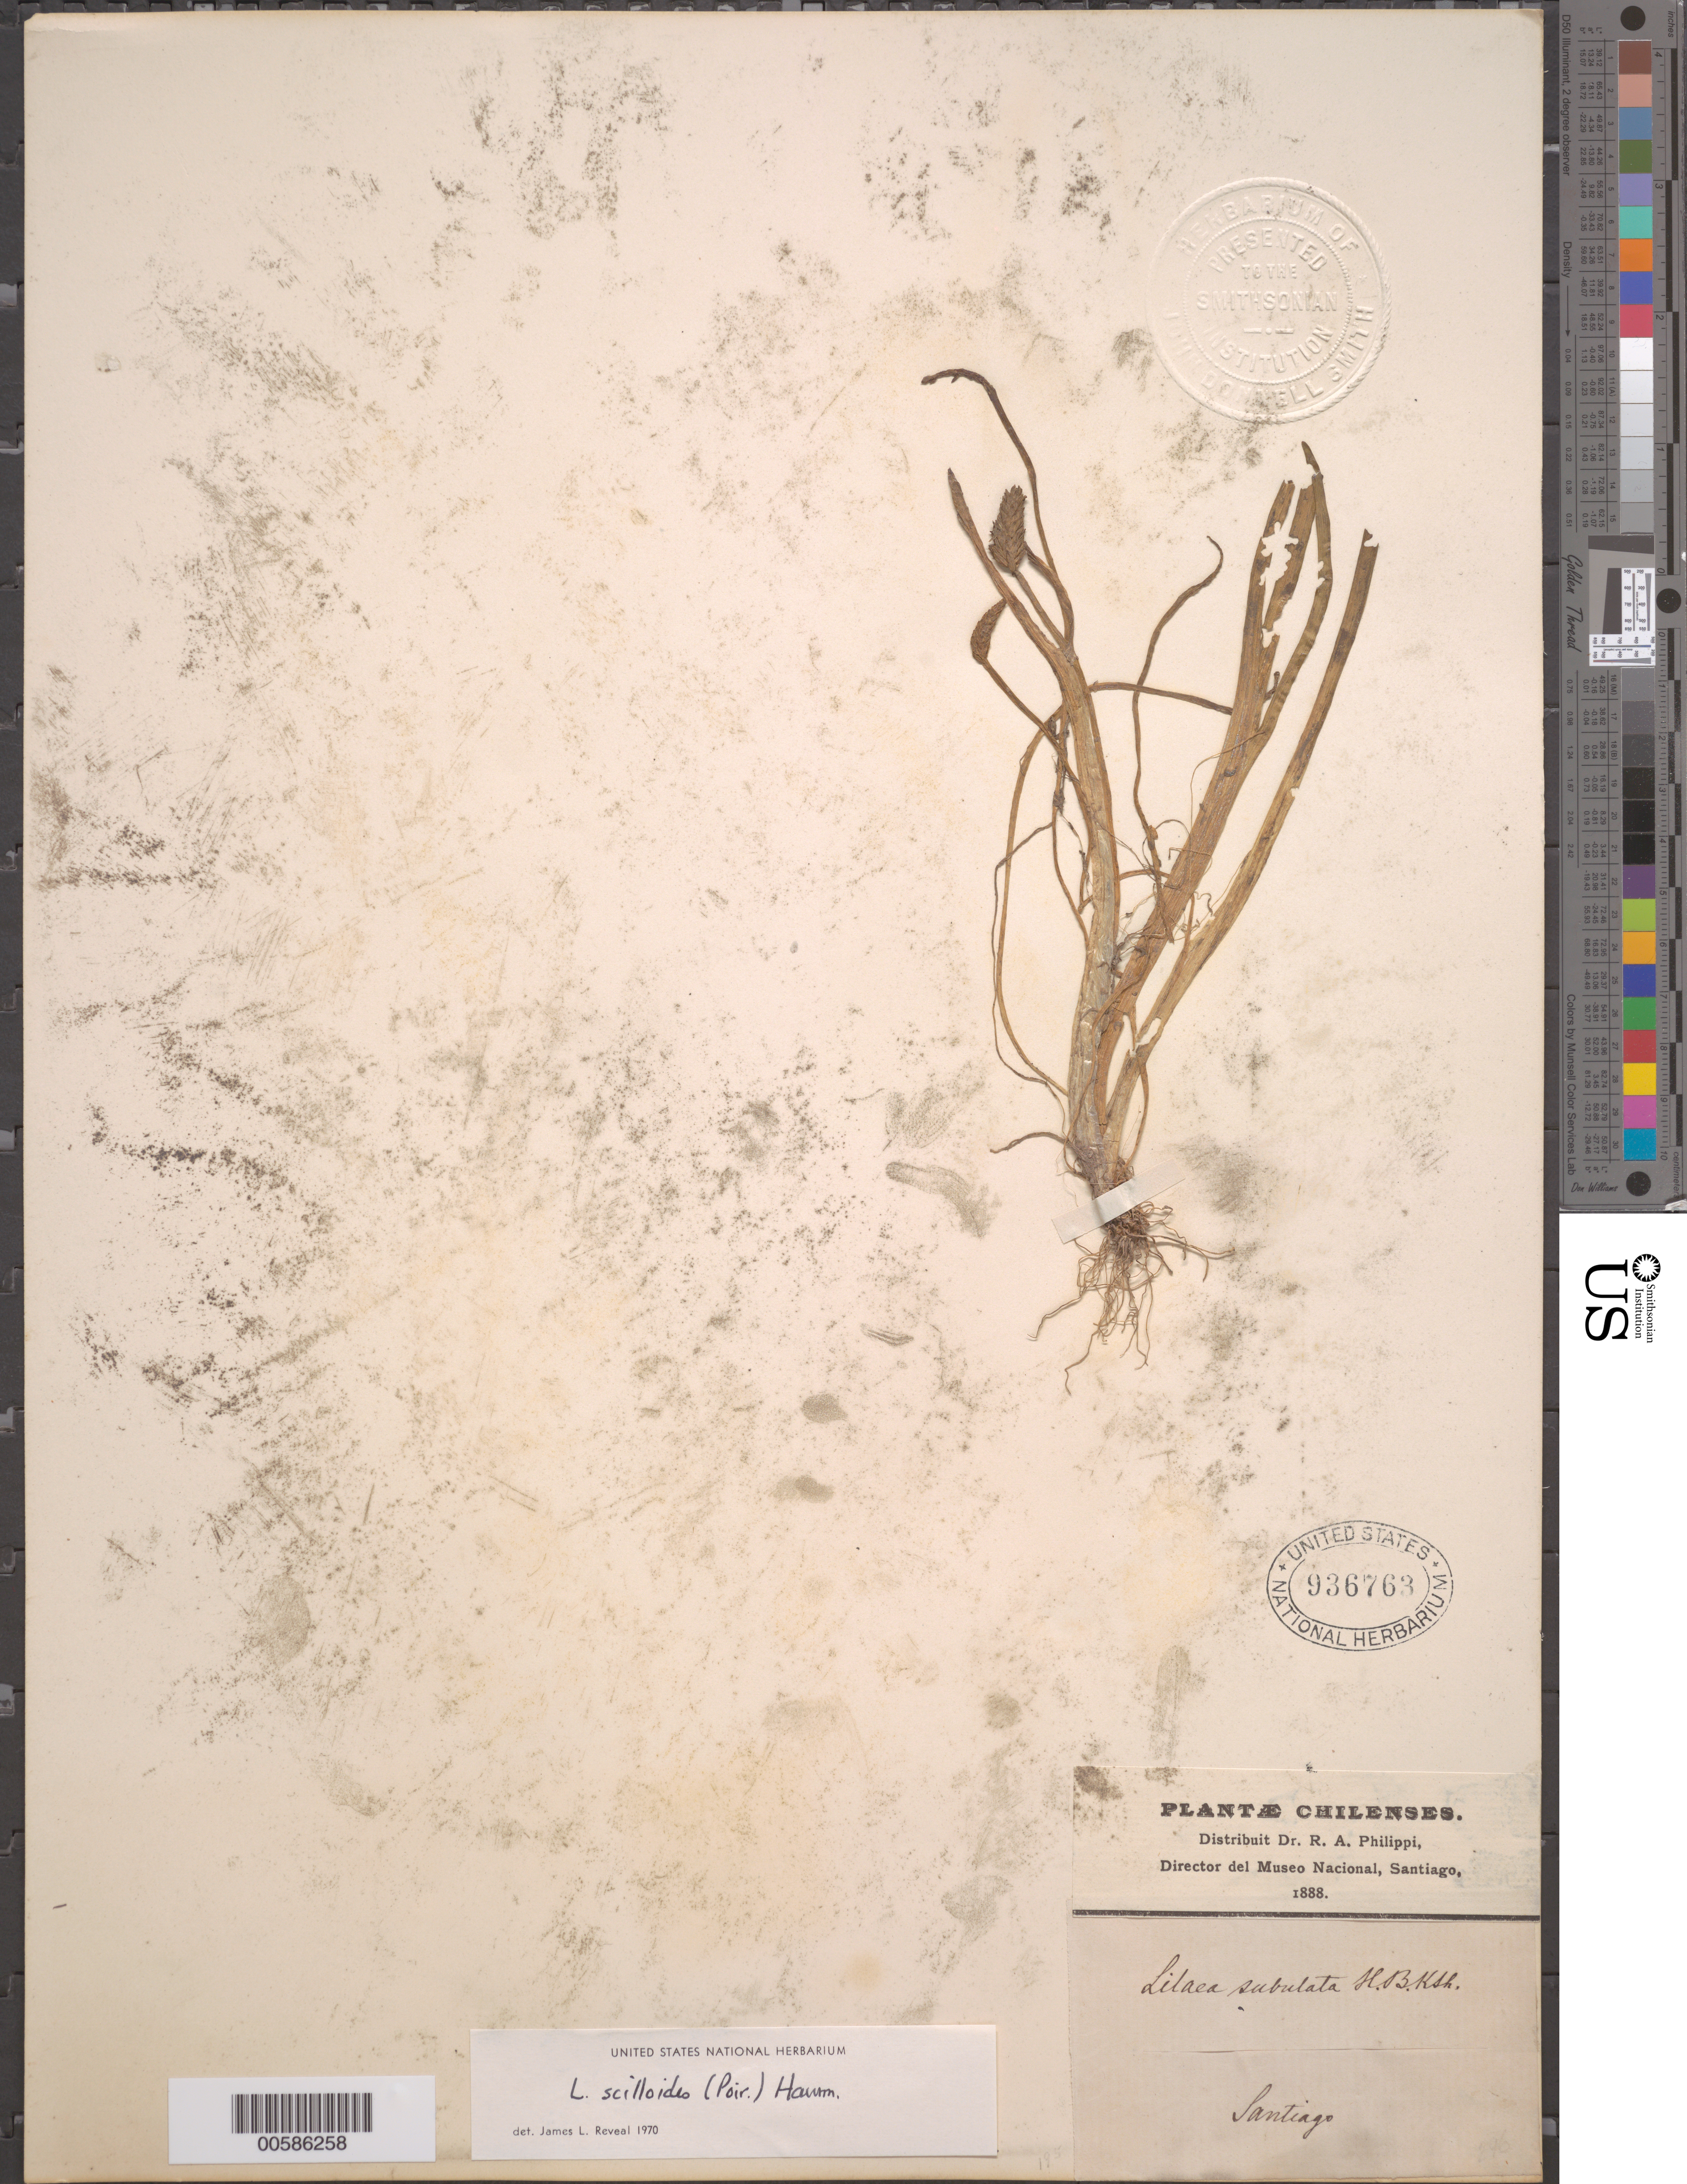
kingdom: Plantae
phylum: Tracheophyta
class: Liliopsida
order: Alismatales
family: Juncaginaceae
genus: Triglochin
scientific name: Triglochin scilloides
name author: (Poir.) Mering & Kadereit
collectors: R. A. Philippi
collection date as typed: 1888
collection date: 1888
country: Chile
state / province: Región Metropolitana (RM)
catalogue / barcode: US 936763